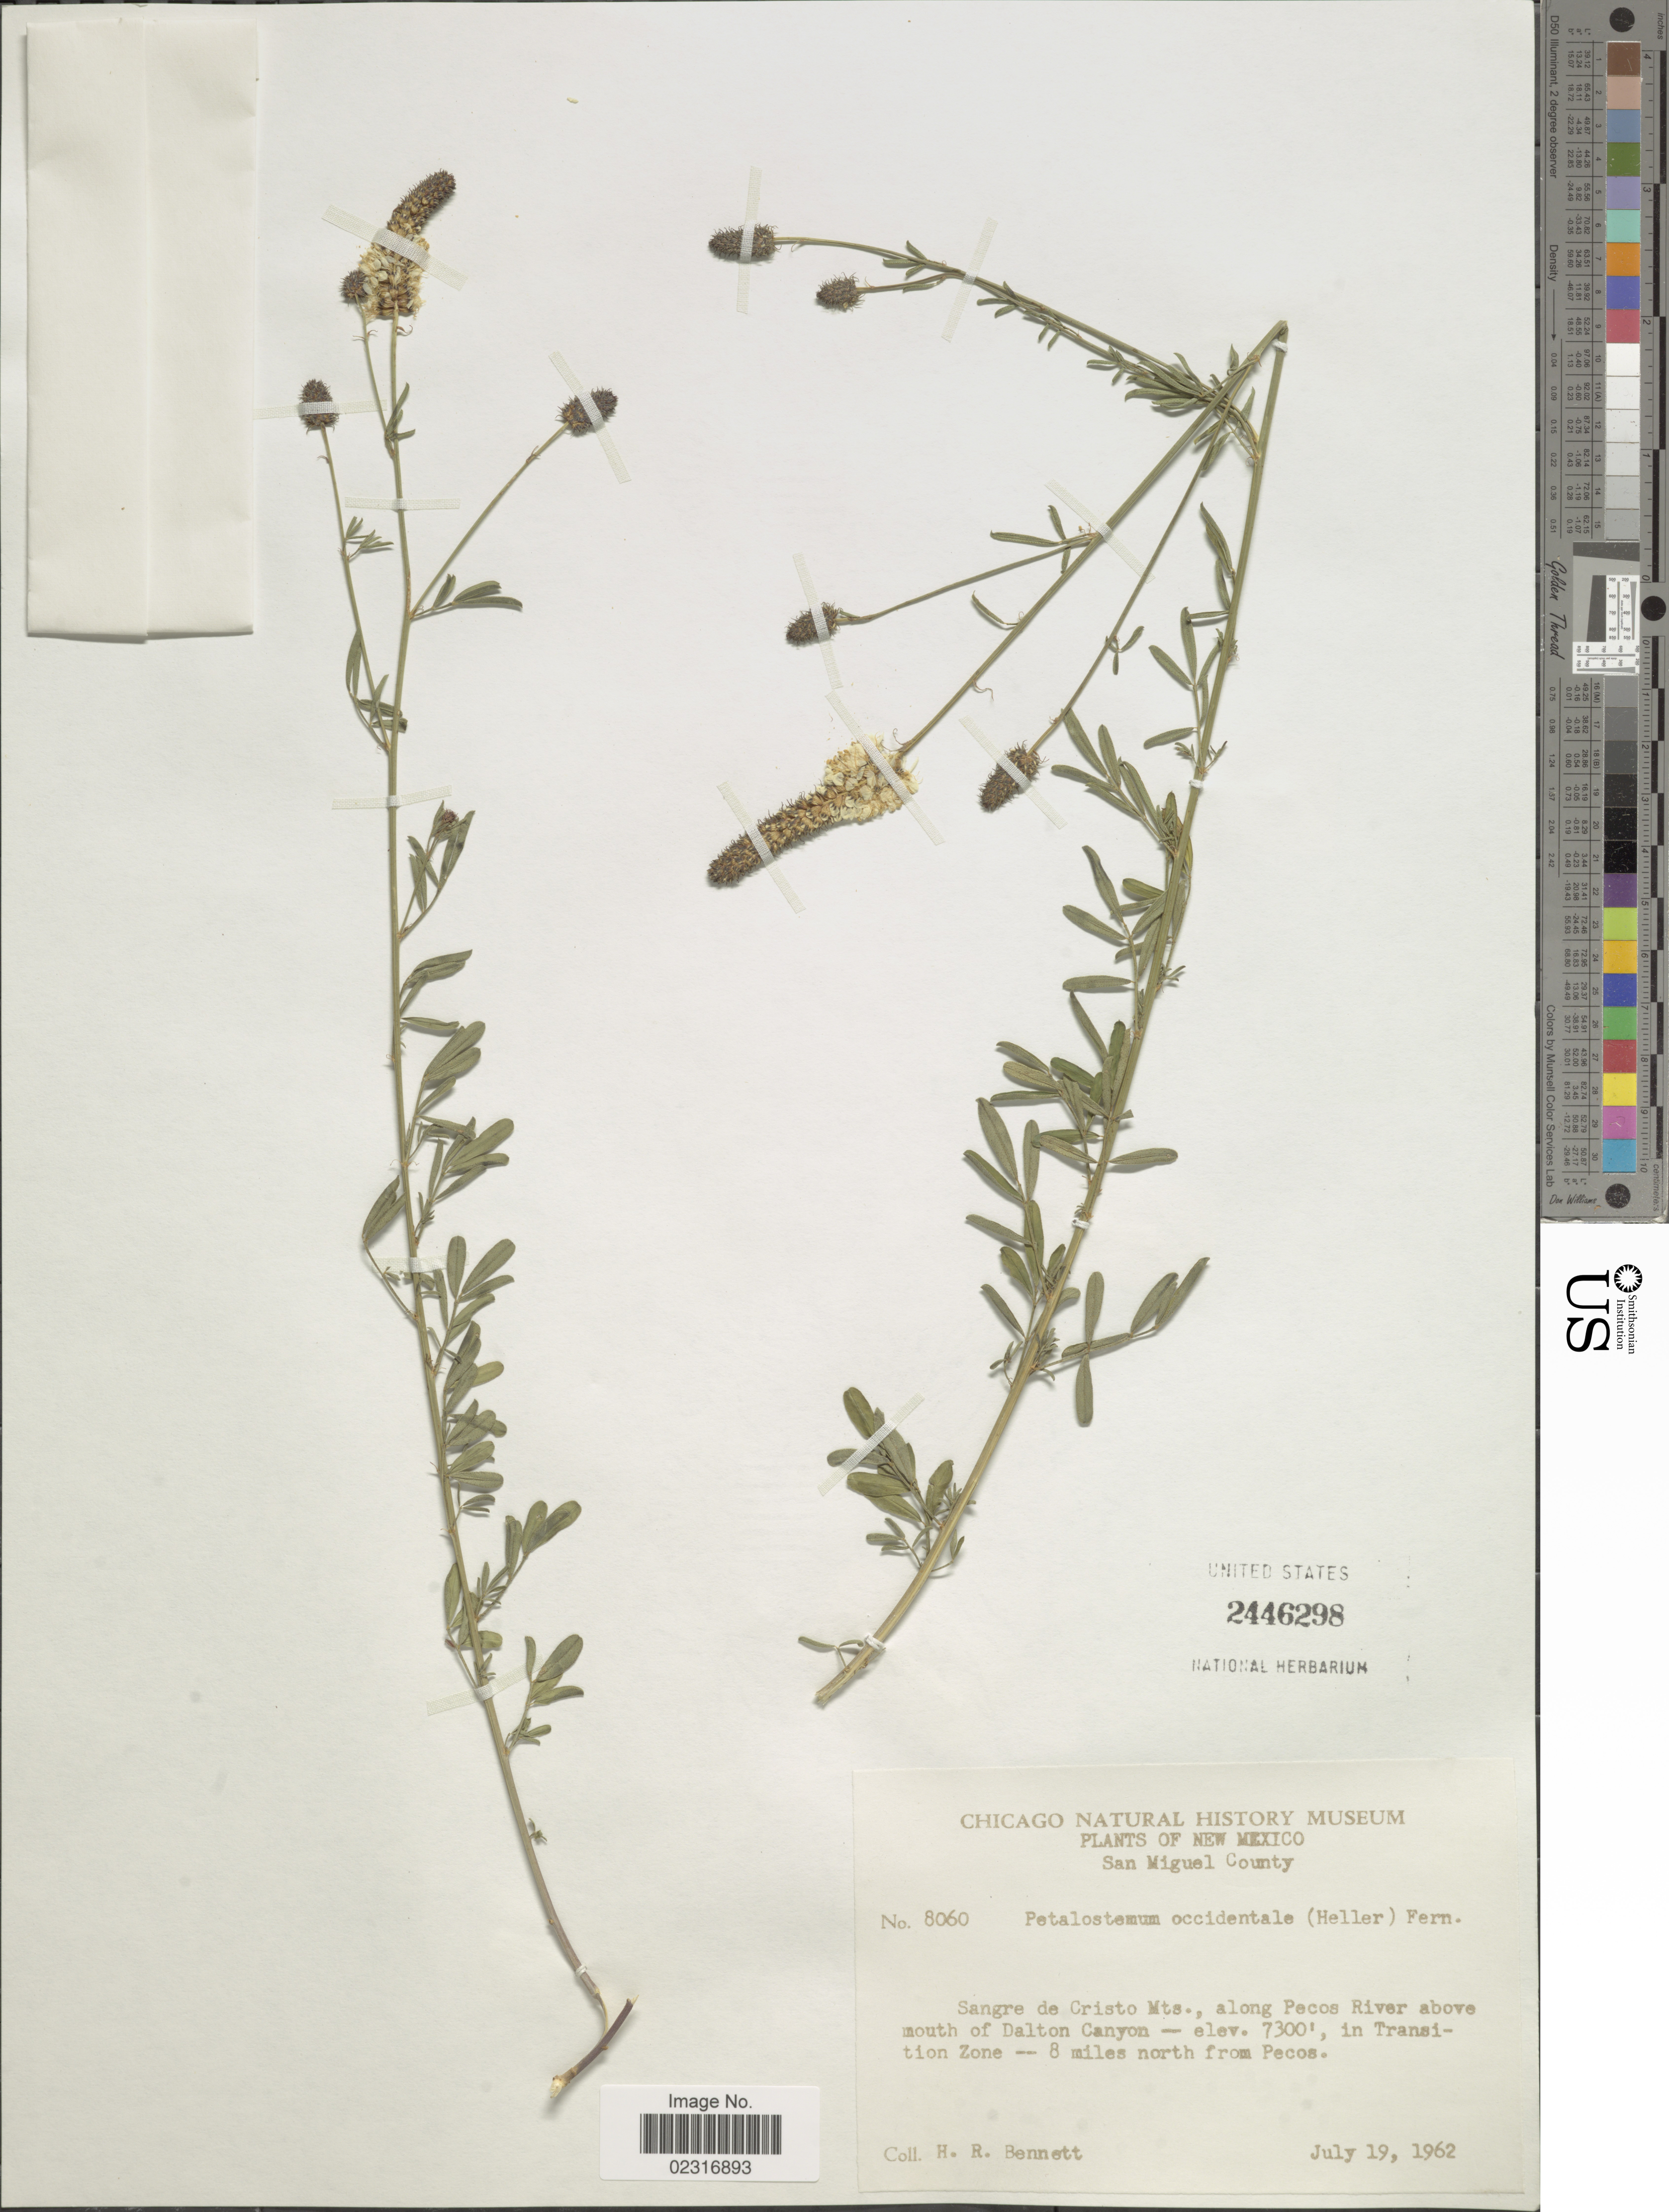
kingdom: Plantae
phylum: Tracheophyta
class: Magnoliopsida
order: Fabales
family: Fabaceae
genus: Dalea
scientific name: Dalea candida var. oligophylla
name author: (Torr) Shinners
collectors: H. R. Bennett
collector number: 8060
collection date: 1962-07-19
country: United States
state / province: New Mexico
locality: San Miguel County. Sangre de Cristo Mts., along Pecos River above mouth of Dalton Canyon. Transition Zone - 8 miles north from Pecos.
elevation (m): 2225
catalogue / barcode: US 2446298